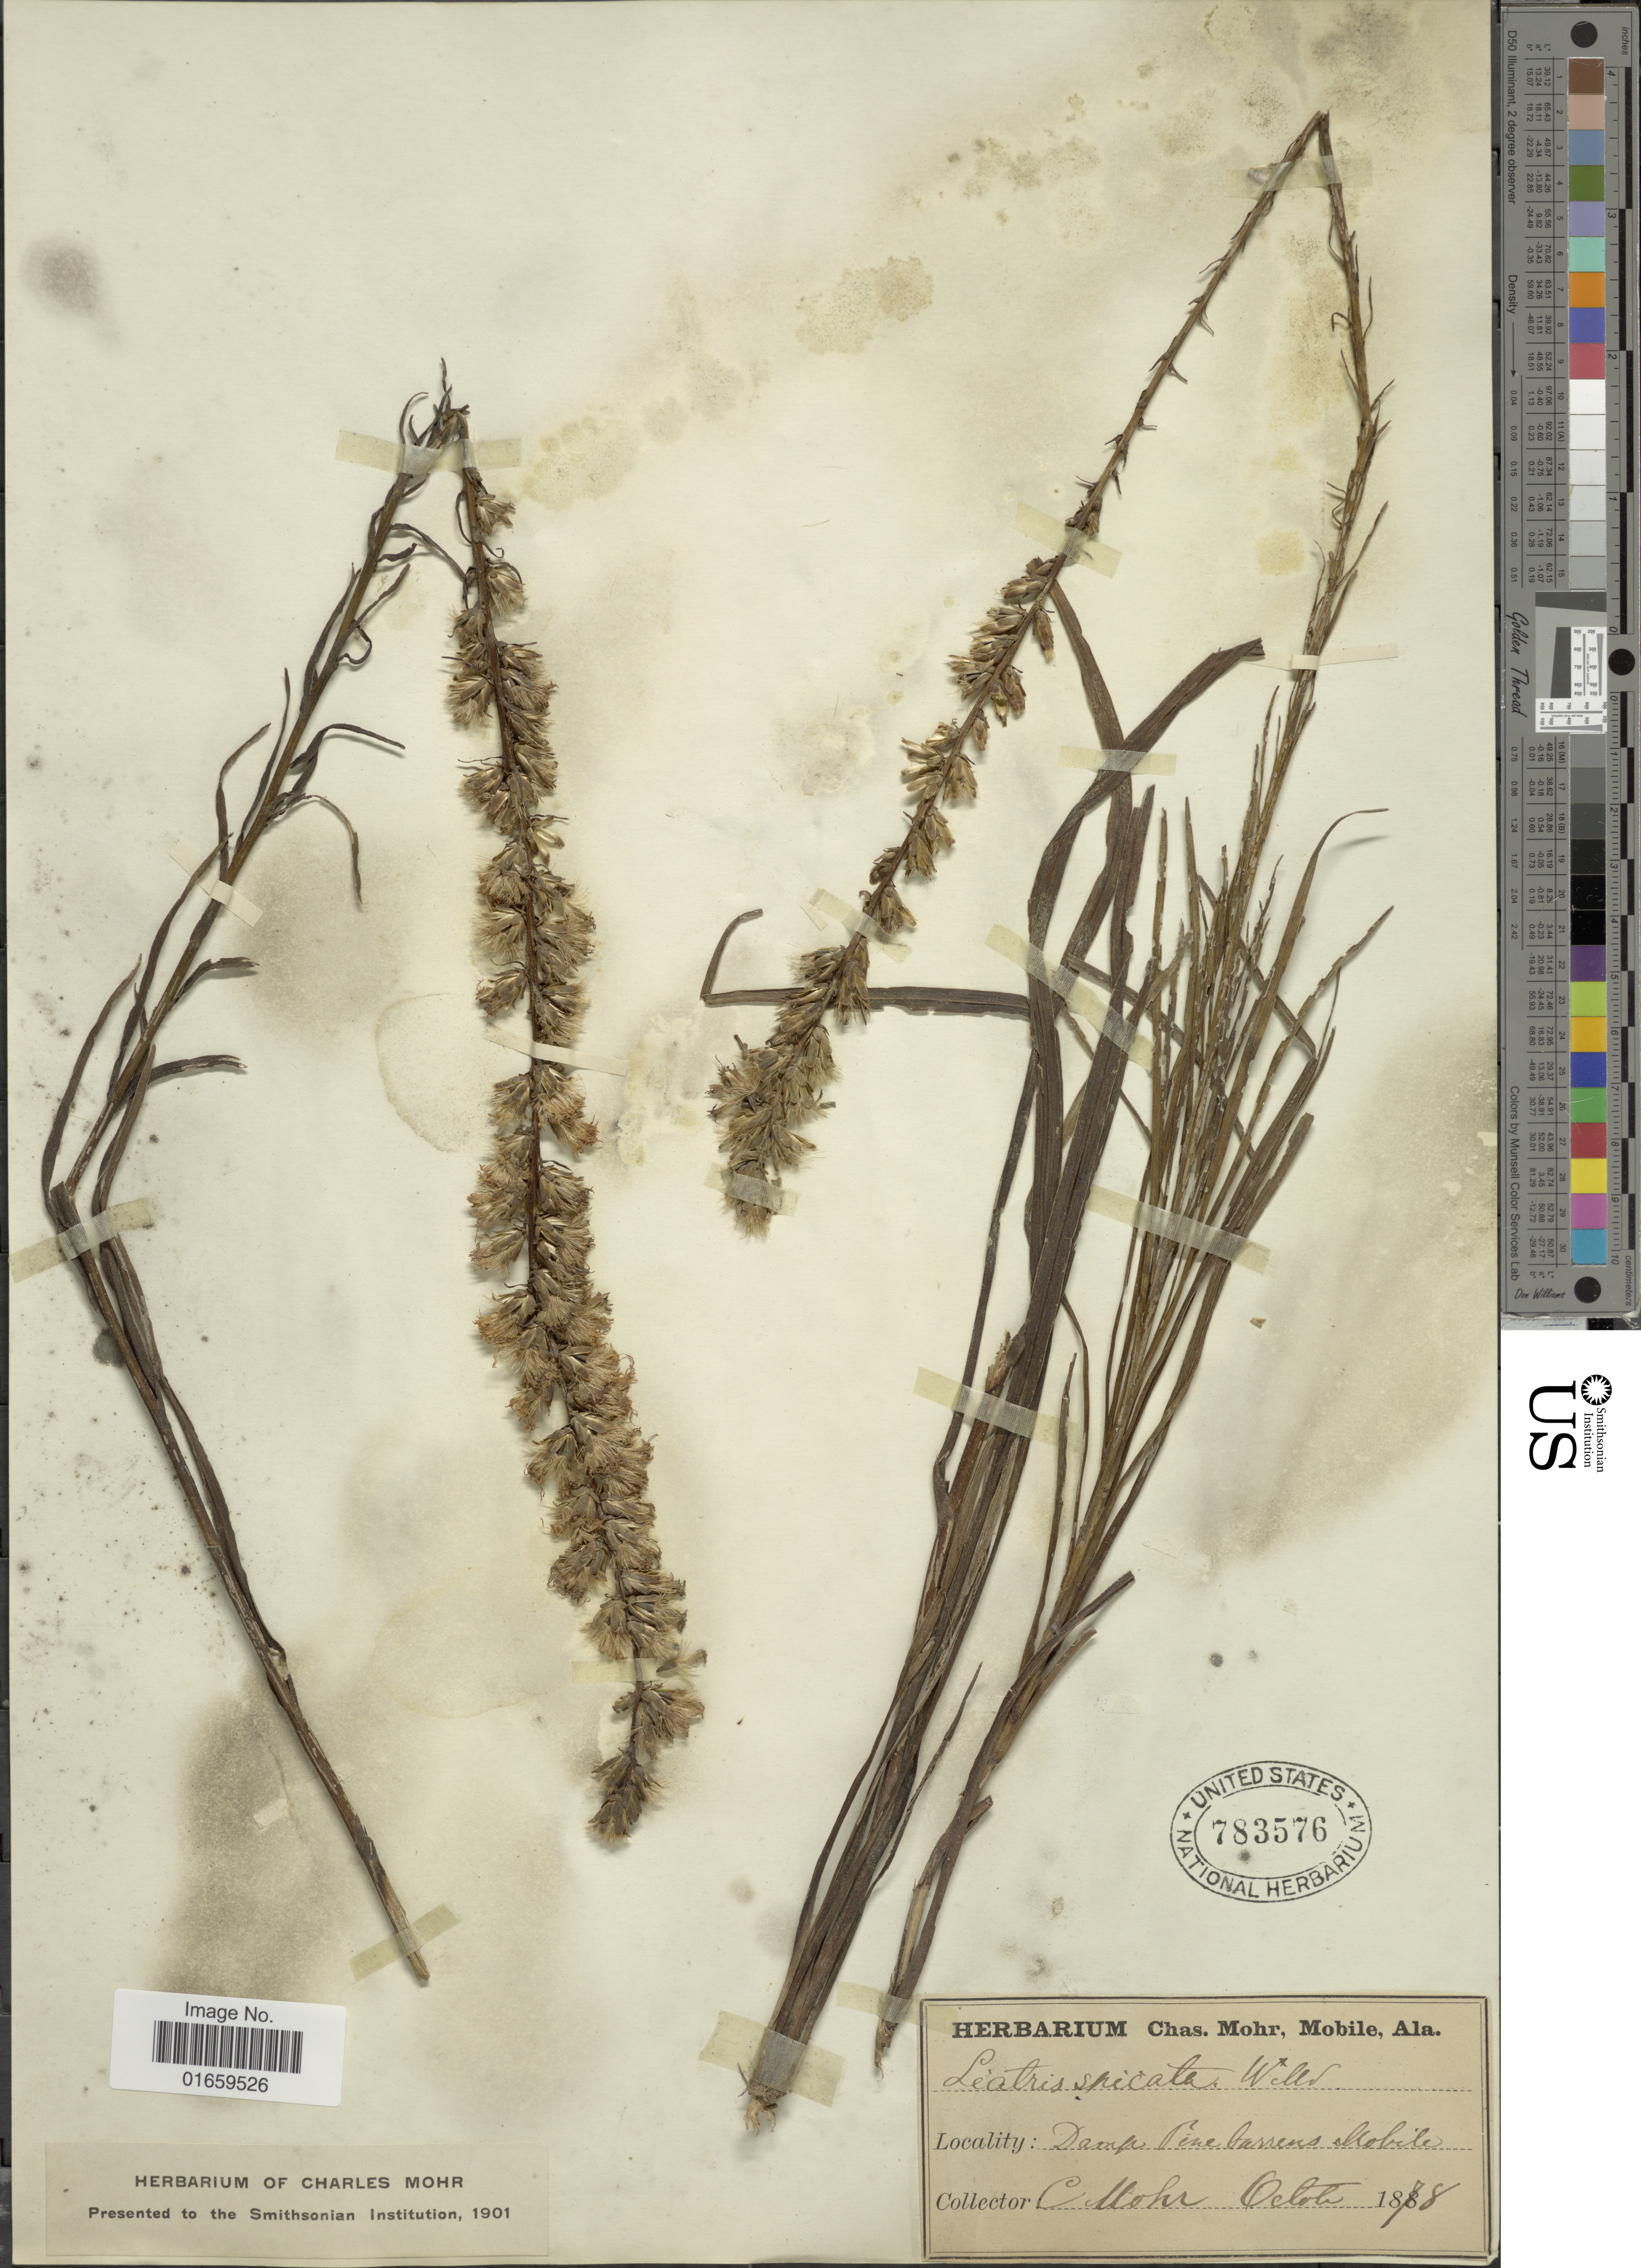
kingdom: Plantae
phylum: Tracheophyta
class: Magnoliopsida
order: Asterales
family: Asteraceae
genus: Liatris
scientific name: Liatris spicata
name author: (L.) Willd.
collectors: Mohr, C. T. (herbarium)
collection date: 1878-10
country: United States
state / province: Alabama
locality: Damp Pine Barrens, Mobile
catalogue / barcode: US 783576